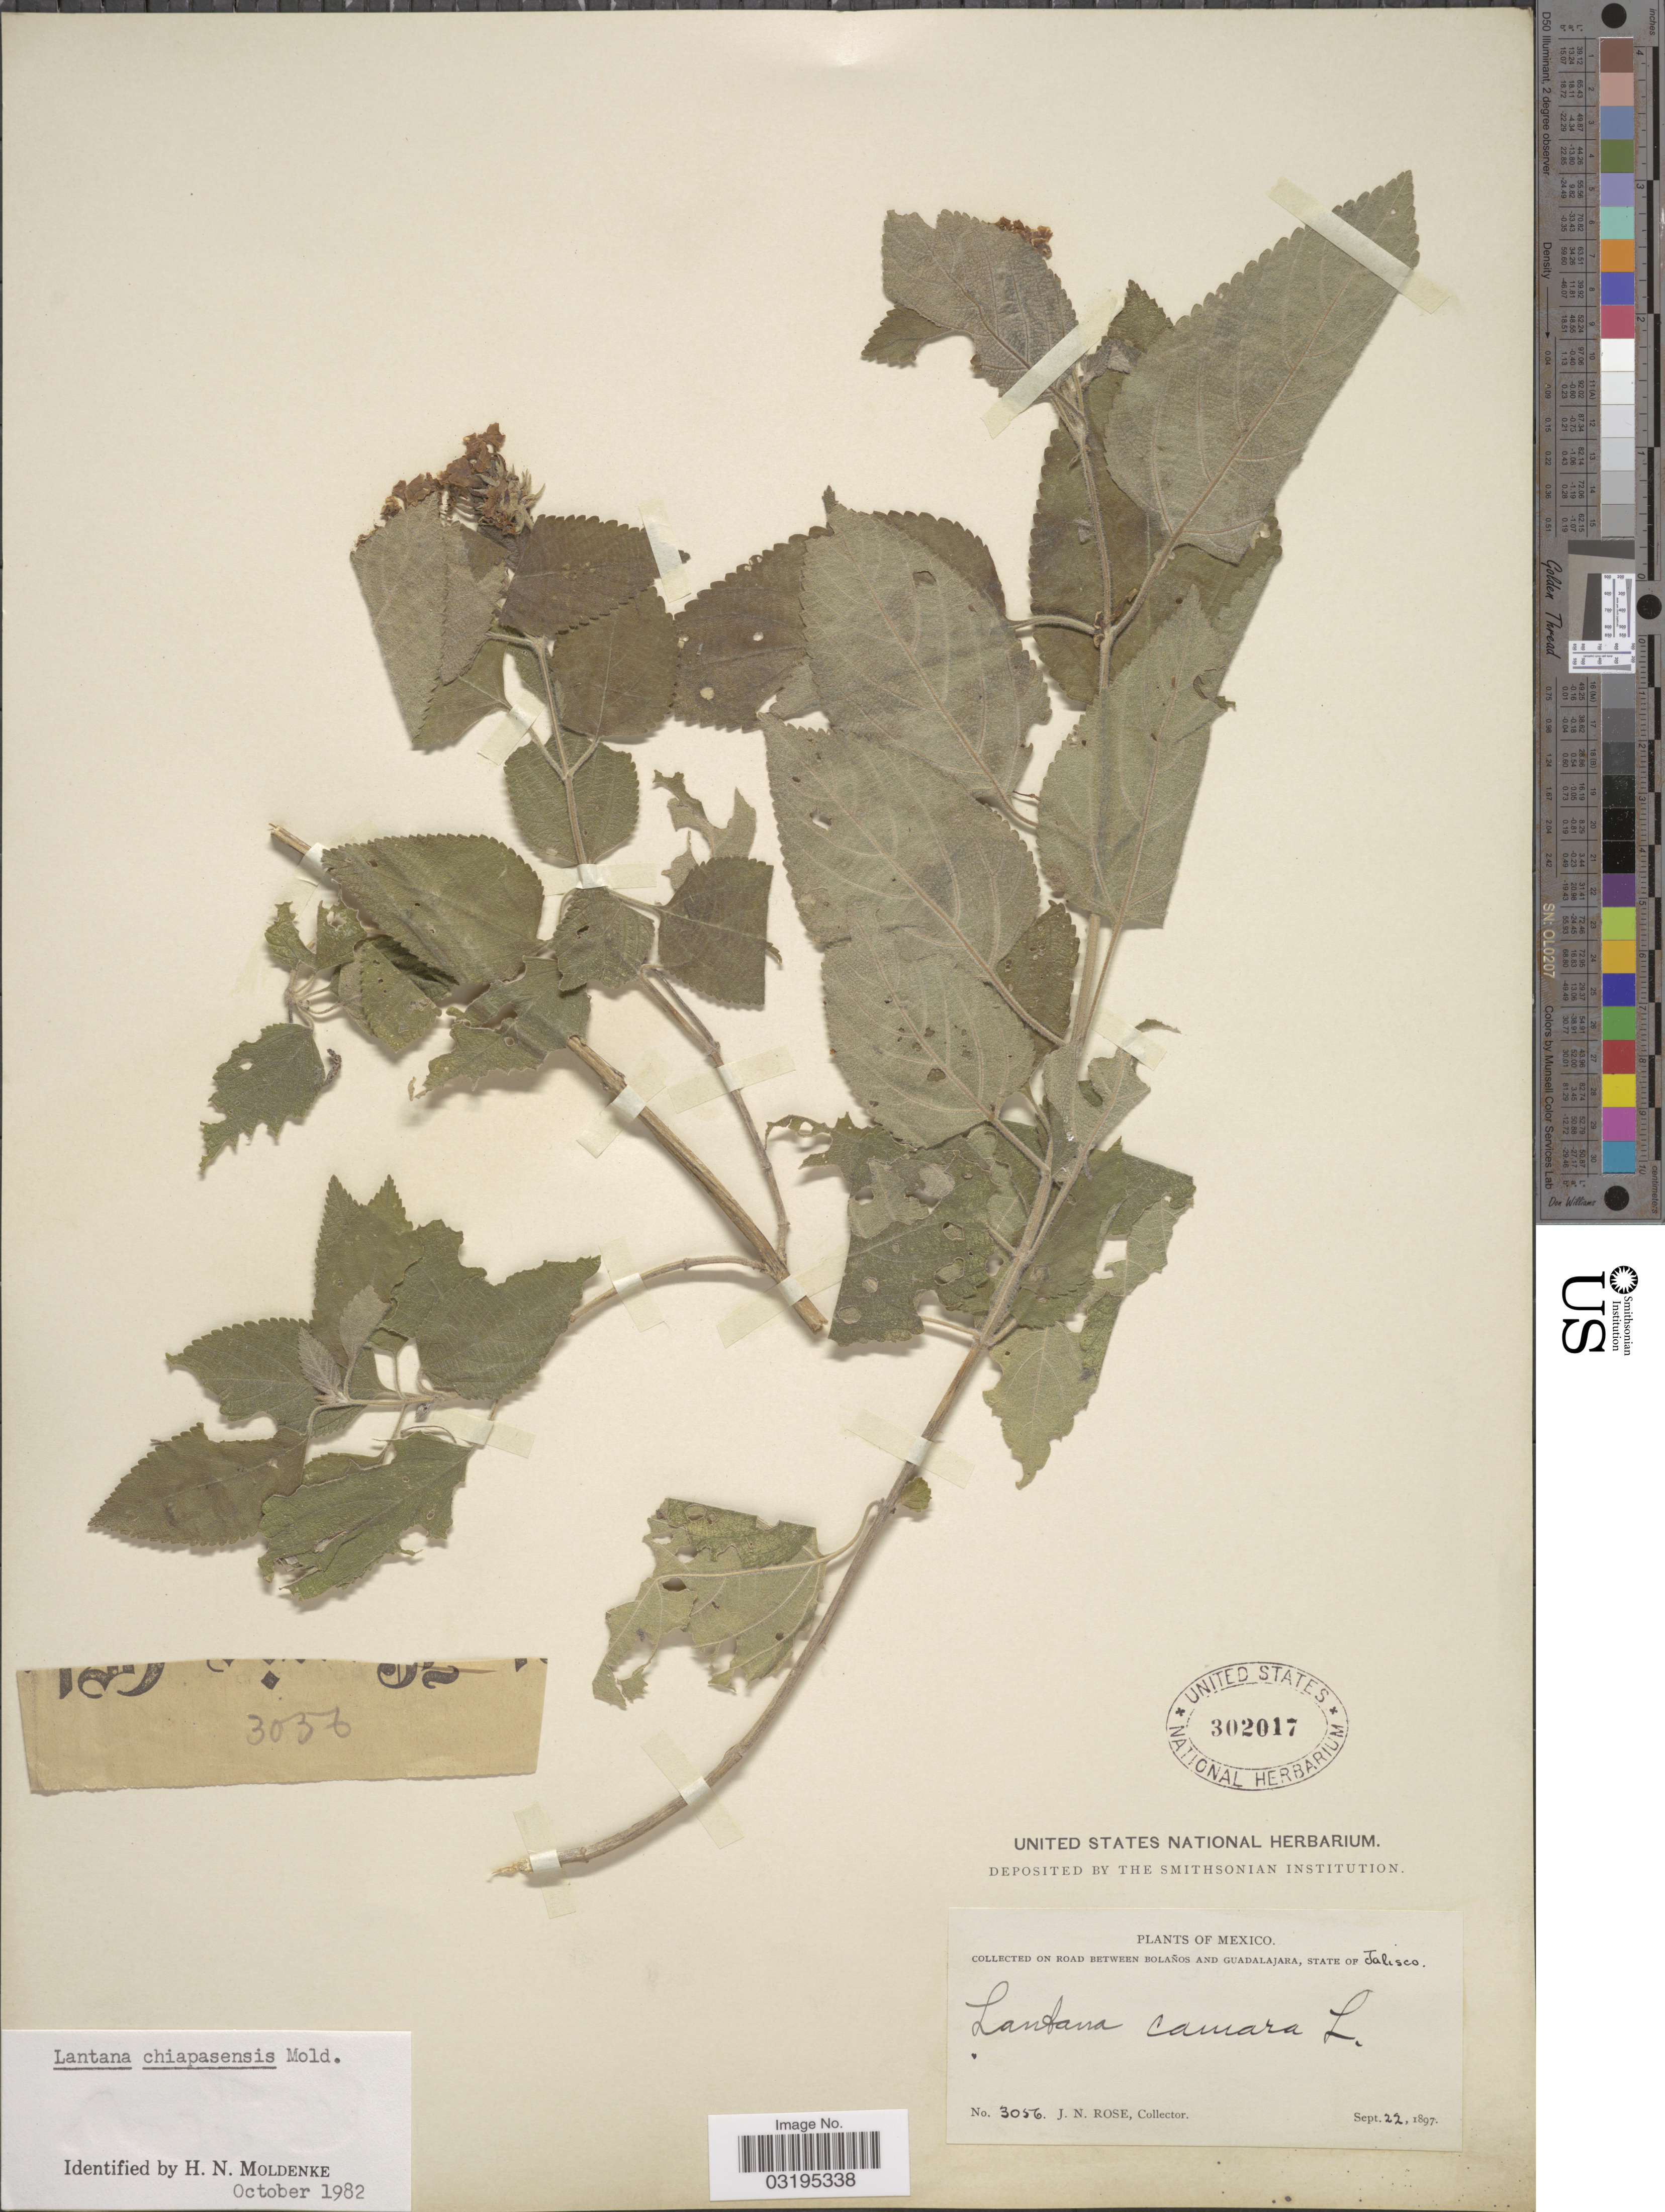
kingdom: Plantae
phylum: Tracheophyta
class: Magnoliopsida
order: Lamiales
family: Verbenaceae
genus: Lantana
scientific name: Lantana chiapasensis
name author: Moldenke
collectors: J. N. Rose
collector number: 3056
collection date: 1897-09-22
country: Mexico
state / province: Jalisco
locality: On road between Bolaños and Guadalajara.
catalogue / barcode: US 302017